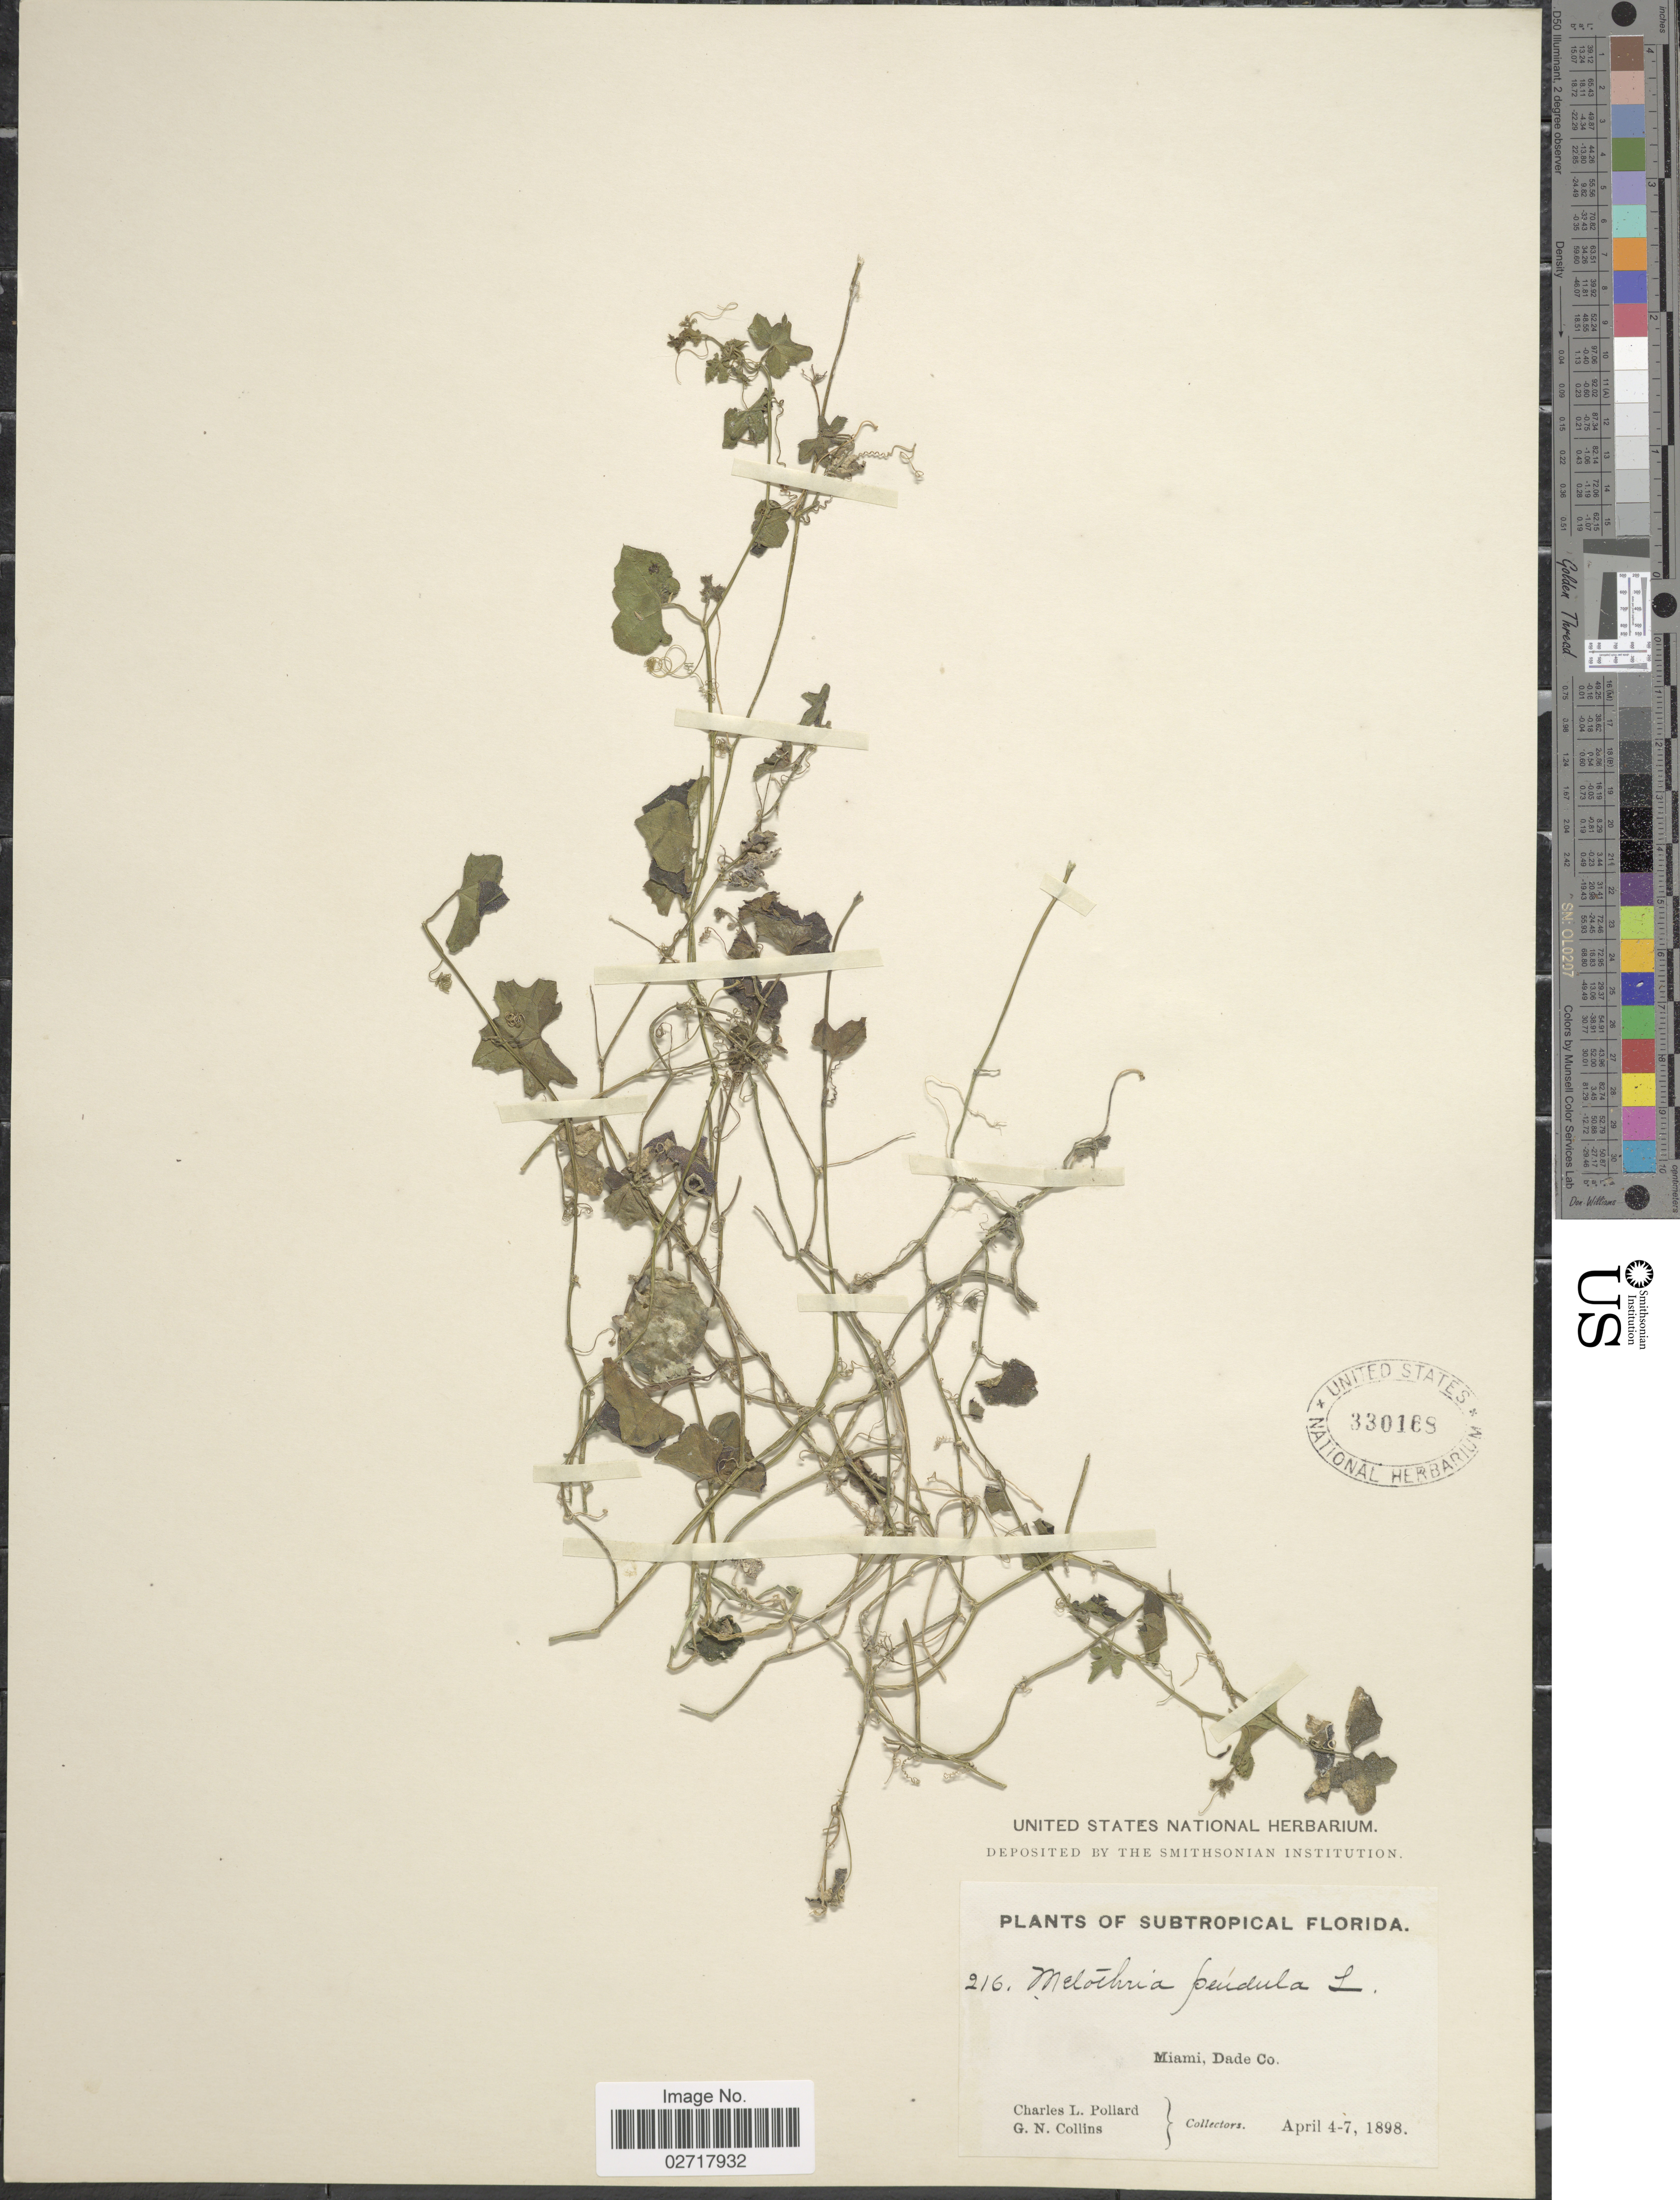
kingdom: Plantae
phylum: Tracheophyta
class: Magnoliopsida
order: Cucurbitales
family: Cucurbitaceae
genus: Melothria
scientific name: Melothria pendula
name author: L.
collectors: C. L. Pollard & G. Collins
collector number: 216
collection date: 1898-04-04/1898-04-07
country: United States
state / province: Florida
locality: Subtropical Florida. Miami, Dade Co.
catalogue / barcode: US 330168